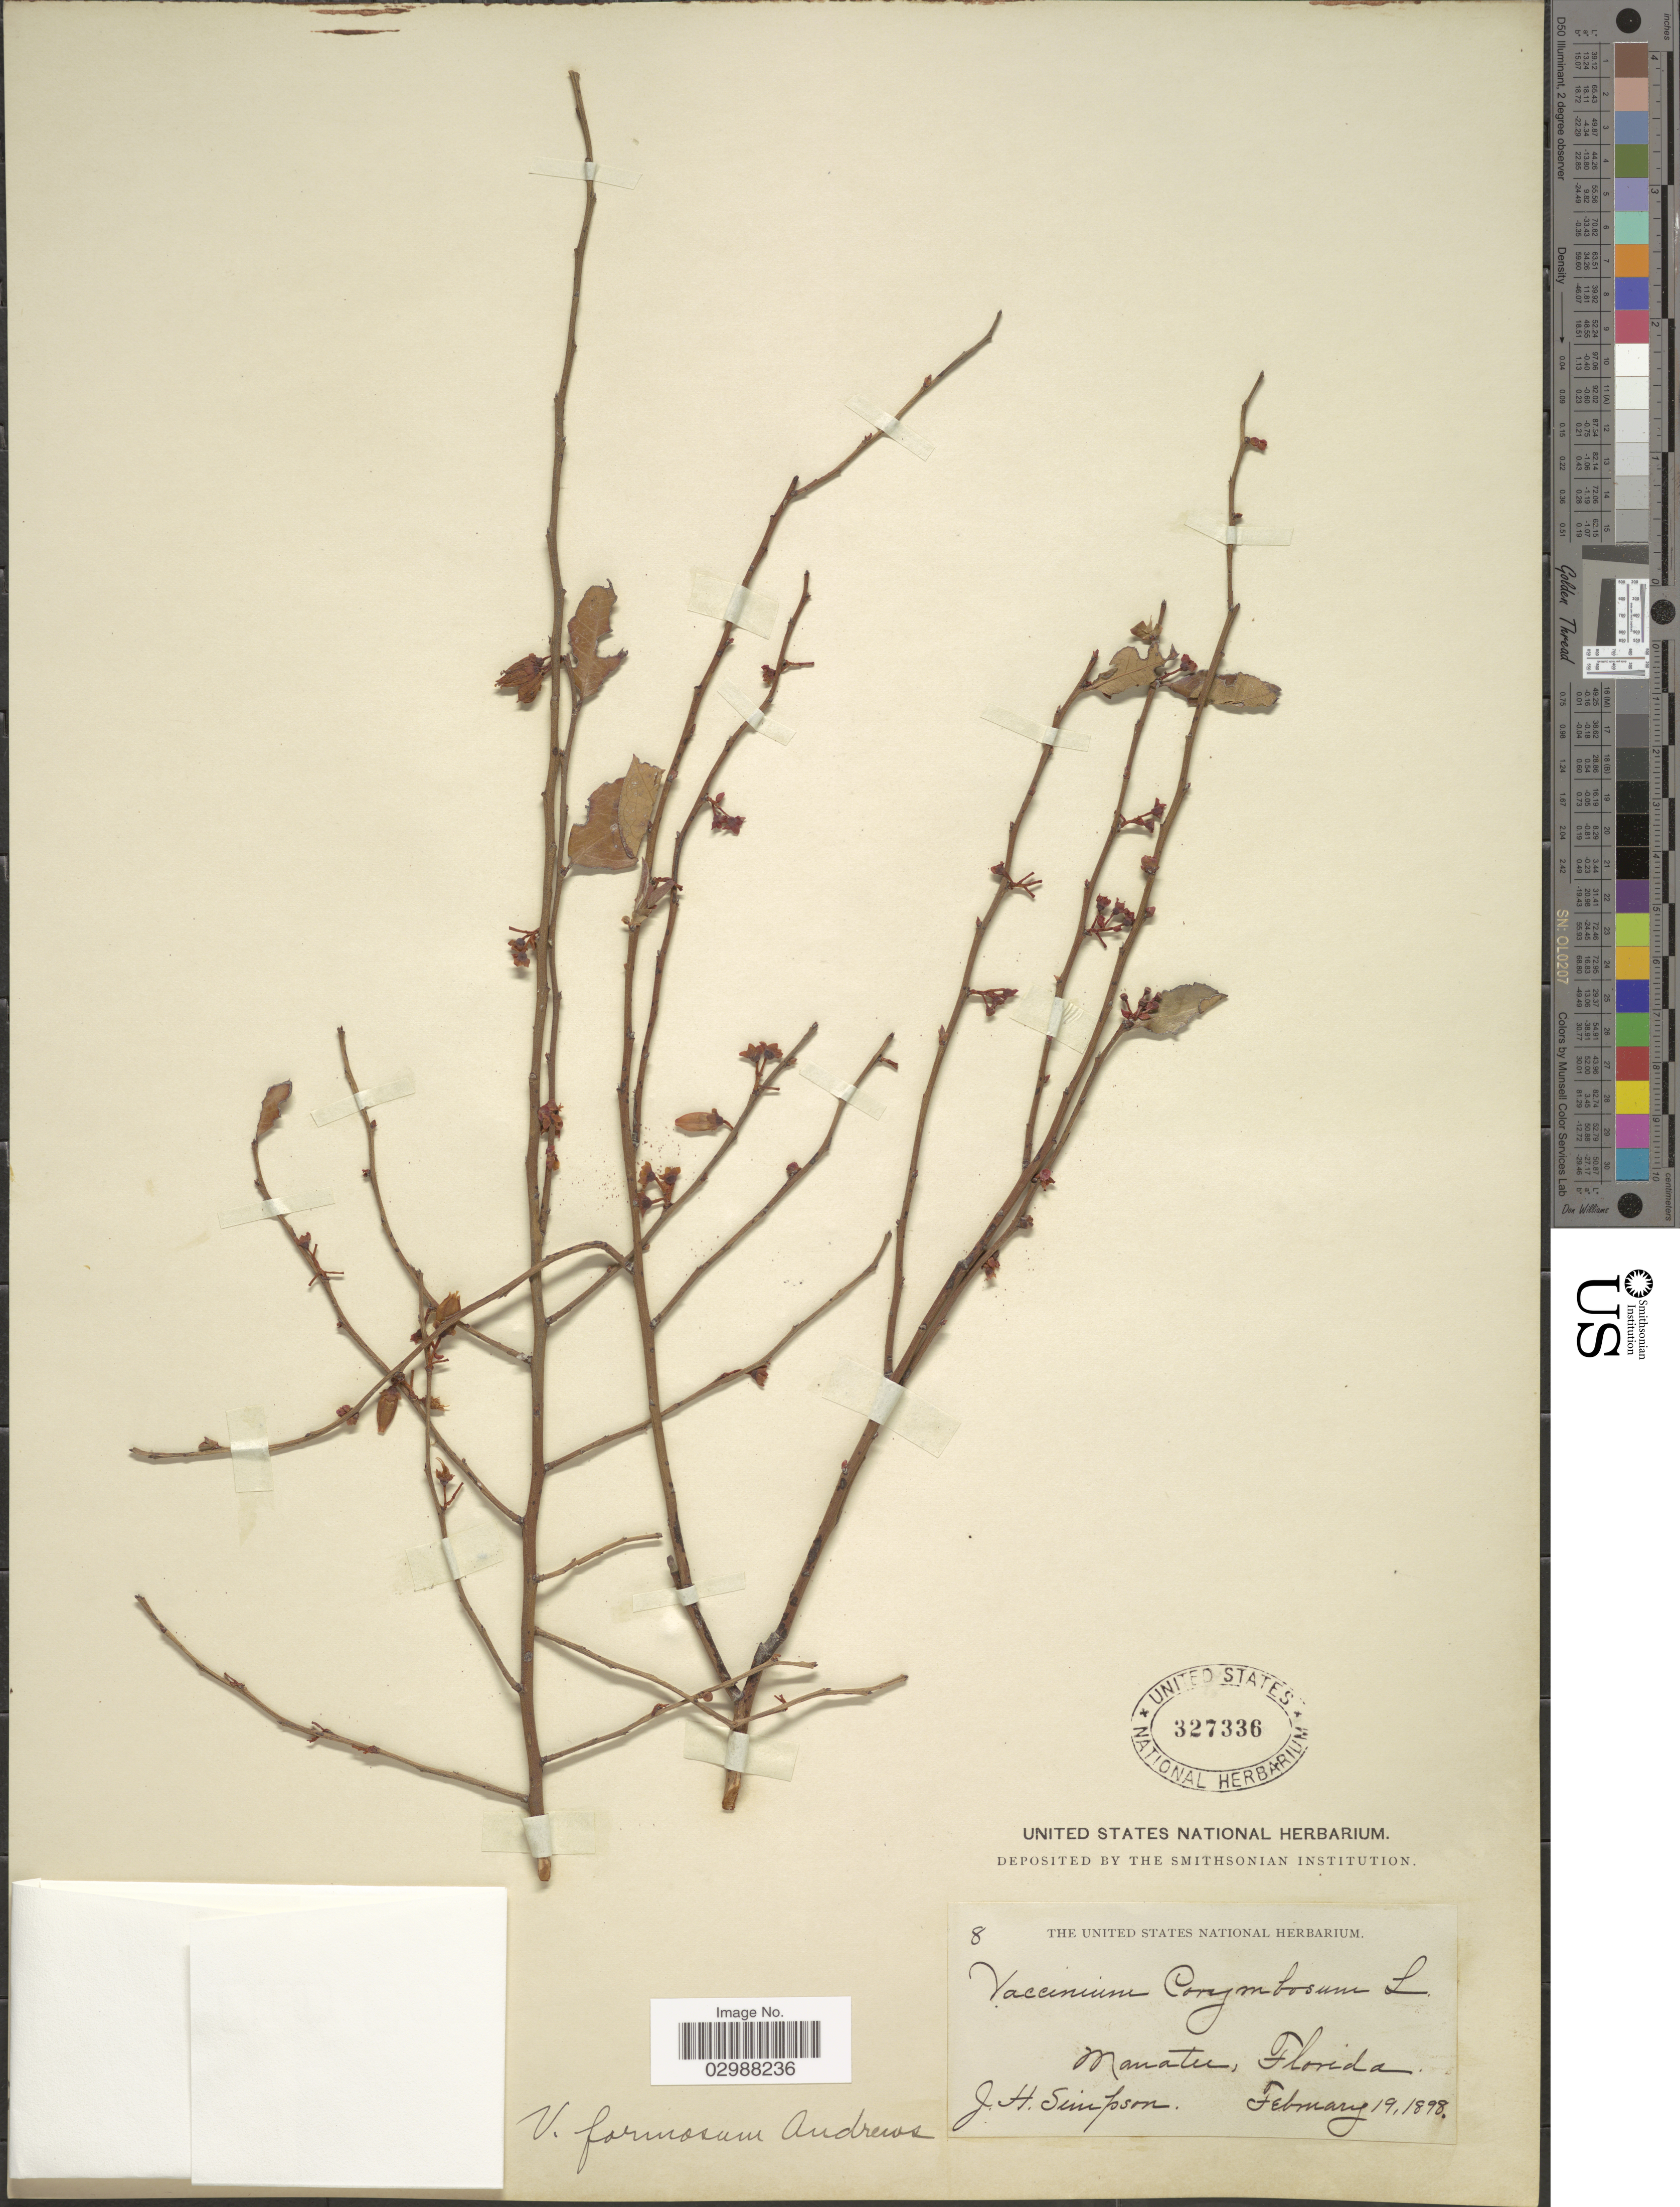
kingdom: Plantae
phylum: Tracheophyta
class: Magnoliopsida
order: Ericales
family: Ericaceae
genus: Vaccinium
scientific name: Vaccinium formosum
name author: Andrews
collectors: J. H. Simpson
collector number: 8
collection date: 1898-02-19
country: United States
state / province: Florida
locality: Manatee.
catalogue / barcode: US 327336